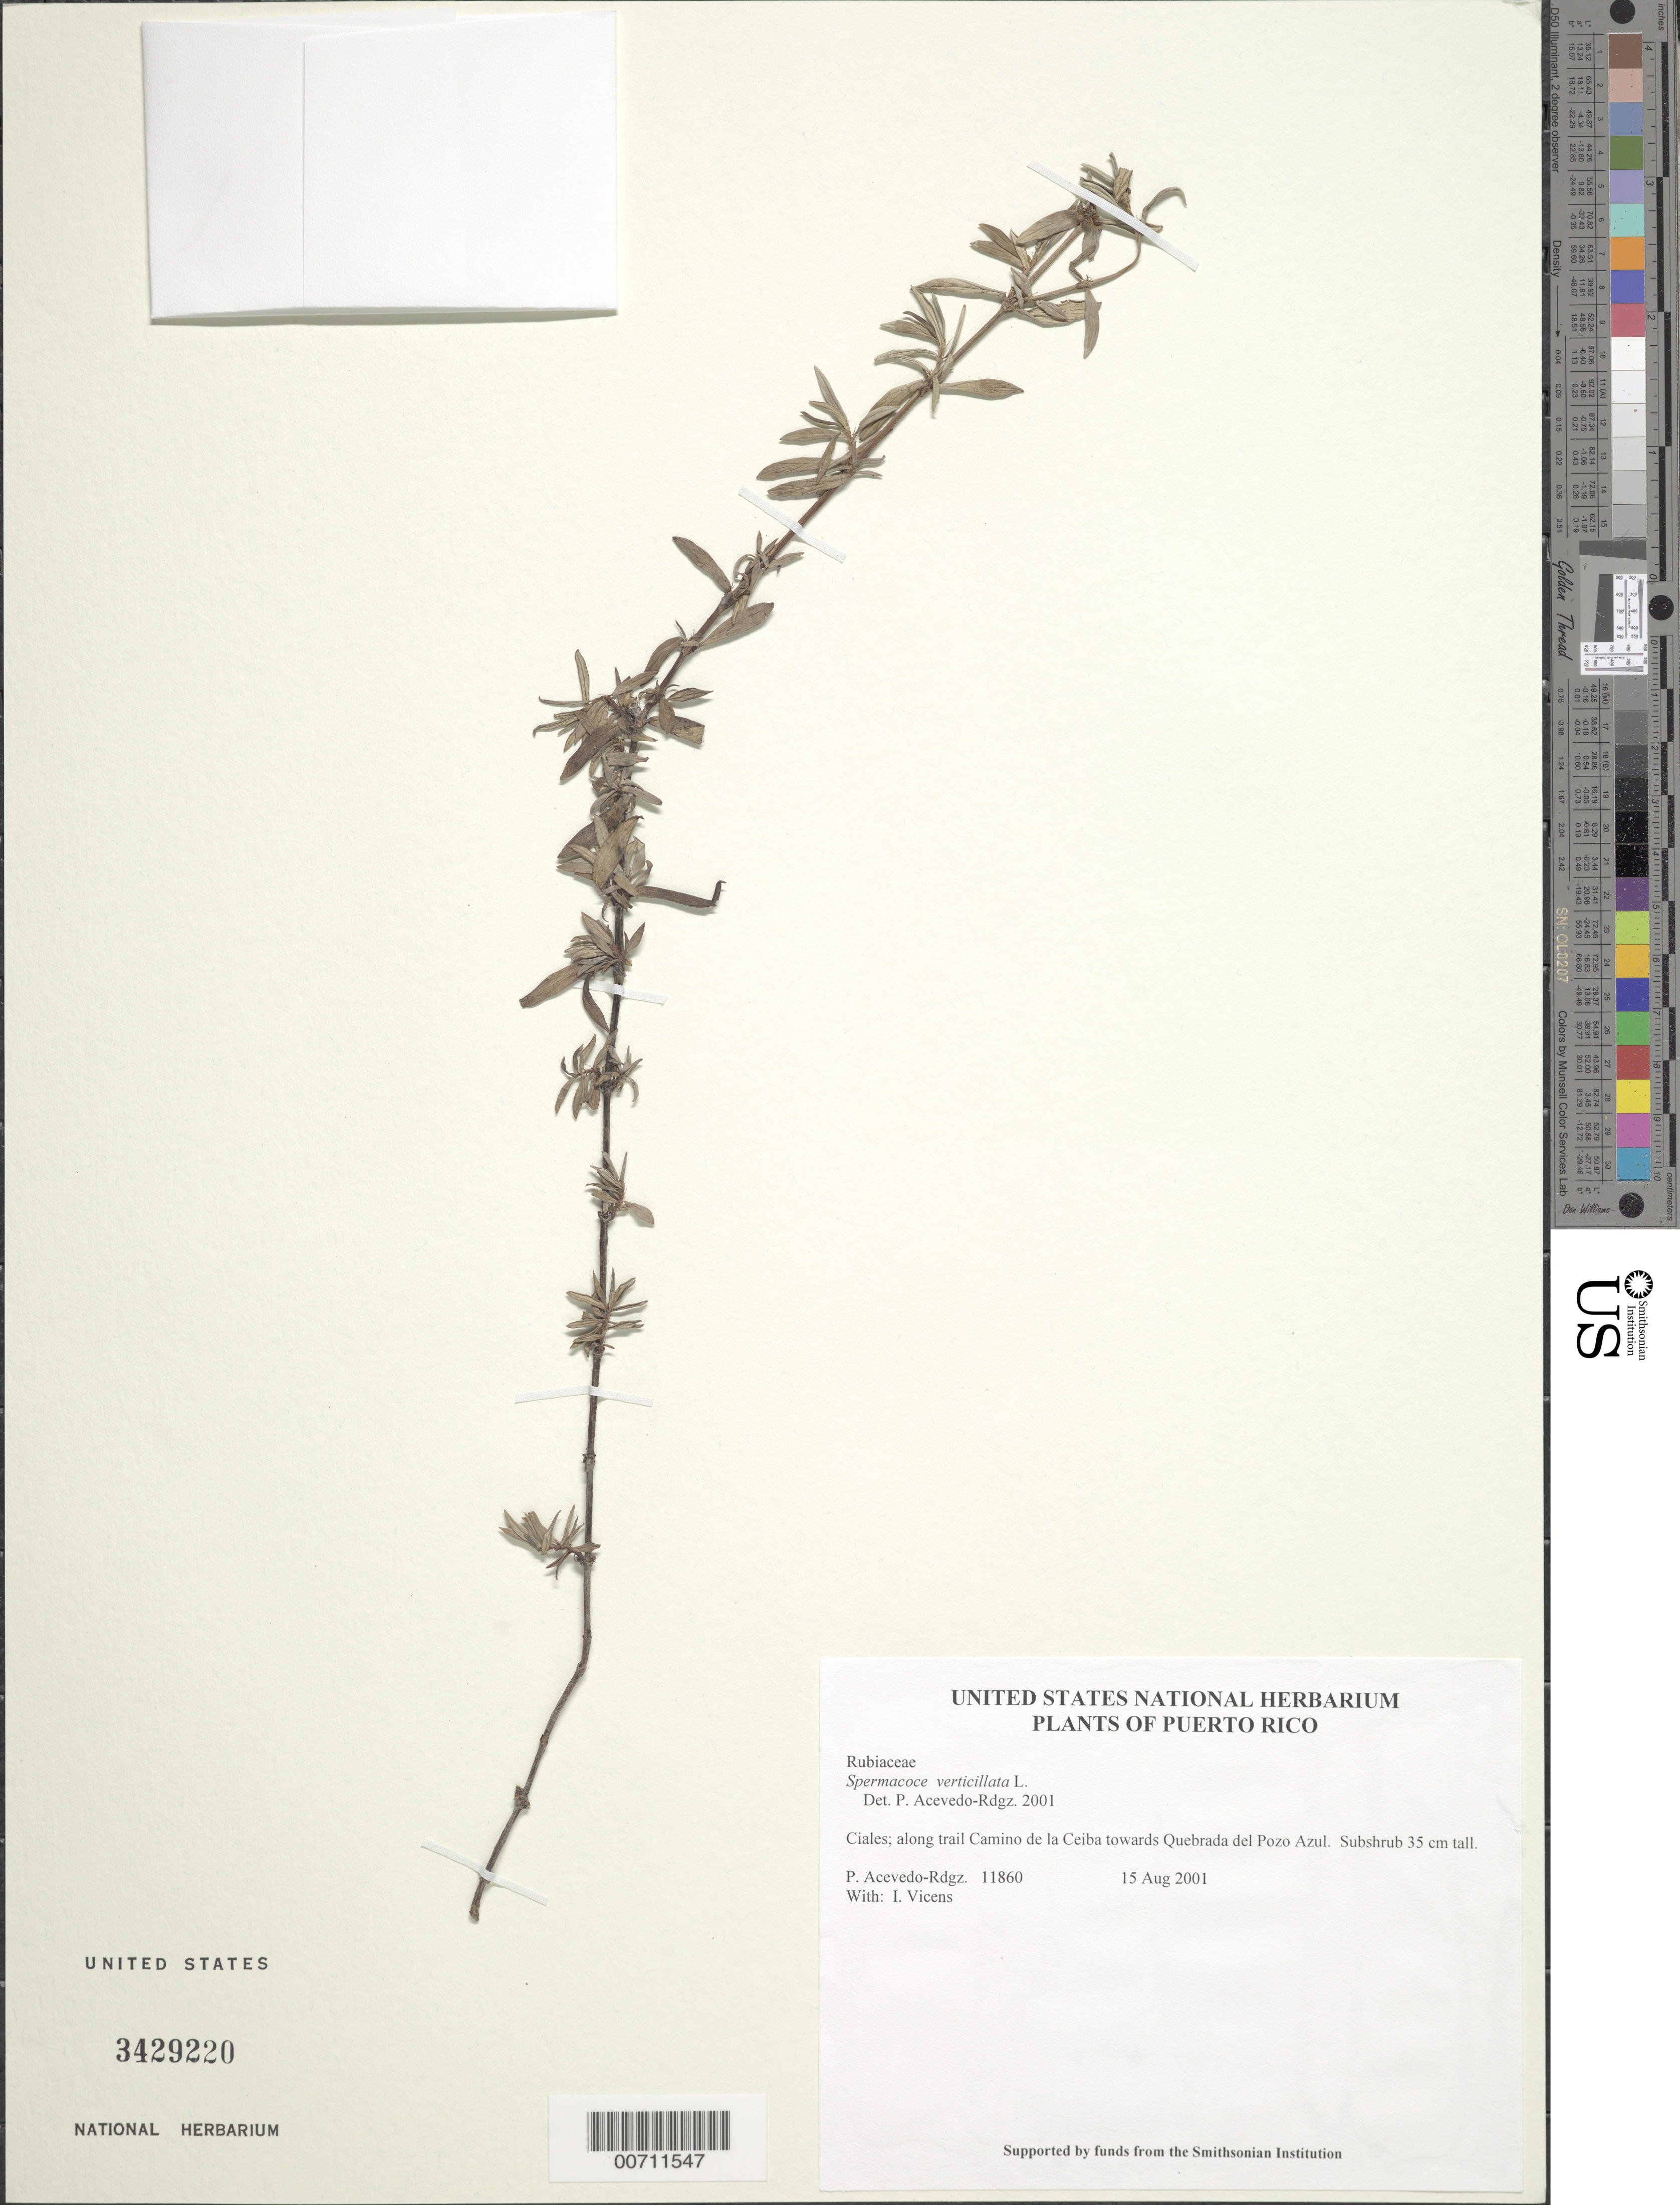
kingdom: Plantae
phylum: Tracheophyta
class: Magnoliopsida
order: Gentianales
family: Rubiaceae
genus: Spermacoce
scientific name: Spermacoce verticillata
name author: L.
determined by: Acevedo-Rodríguez, P., (BOT), Smithsonian Institution - National Museum of Natural History (UNITED STATES)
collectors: P. Acevedo-Rodr. & I. Vicens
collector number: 11860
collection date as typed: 15 Aug 2001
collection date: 2001-08-15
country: Puerto Rico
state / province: Ciales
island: Puerto Rico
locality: Ciales; along trail Camino de la Ceiba towards Quebrada del Pozo Azul.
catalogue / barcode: US 3429220